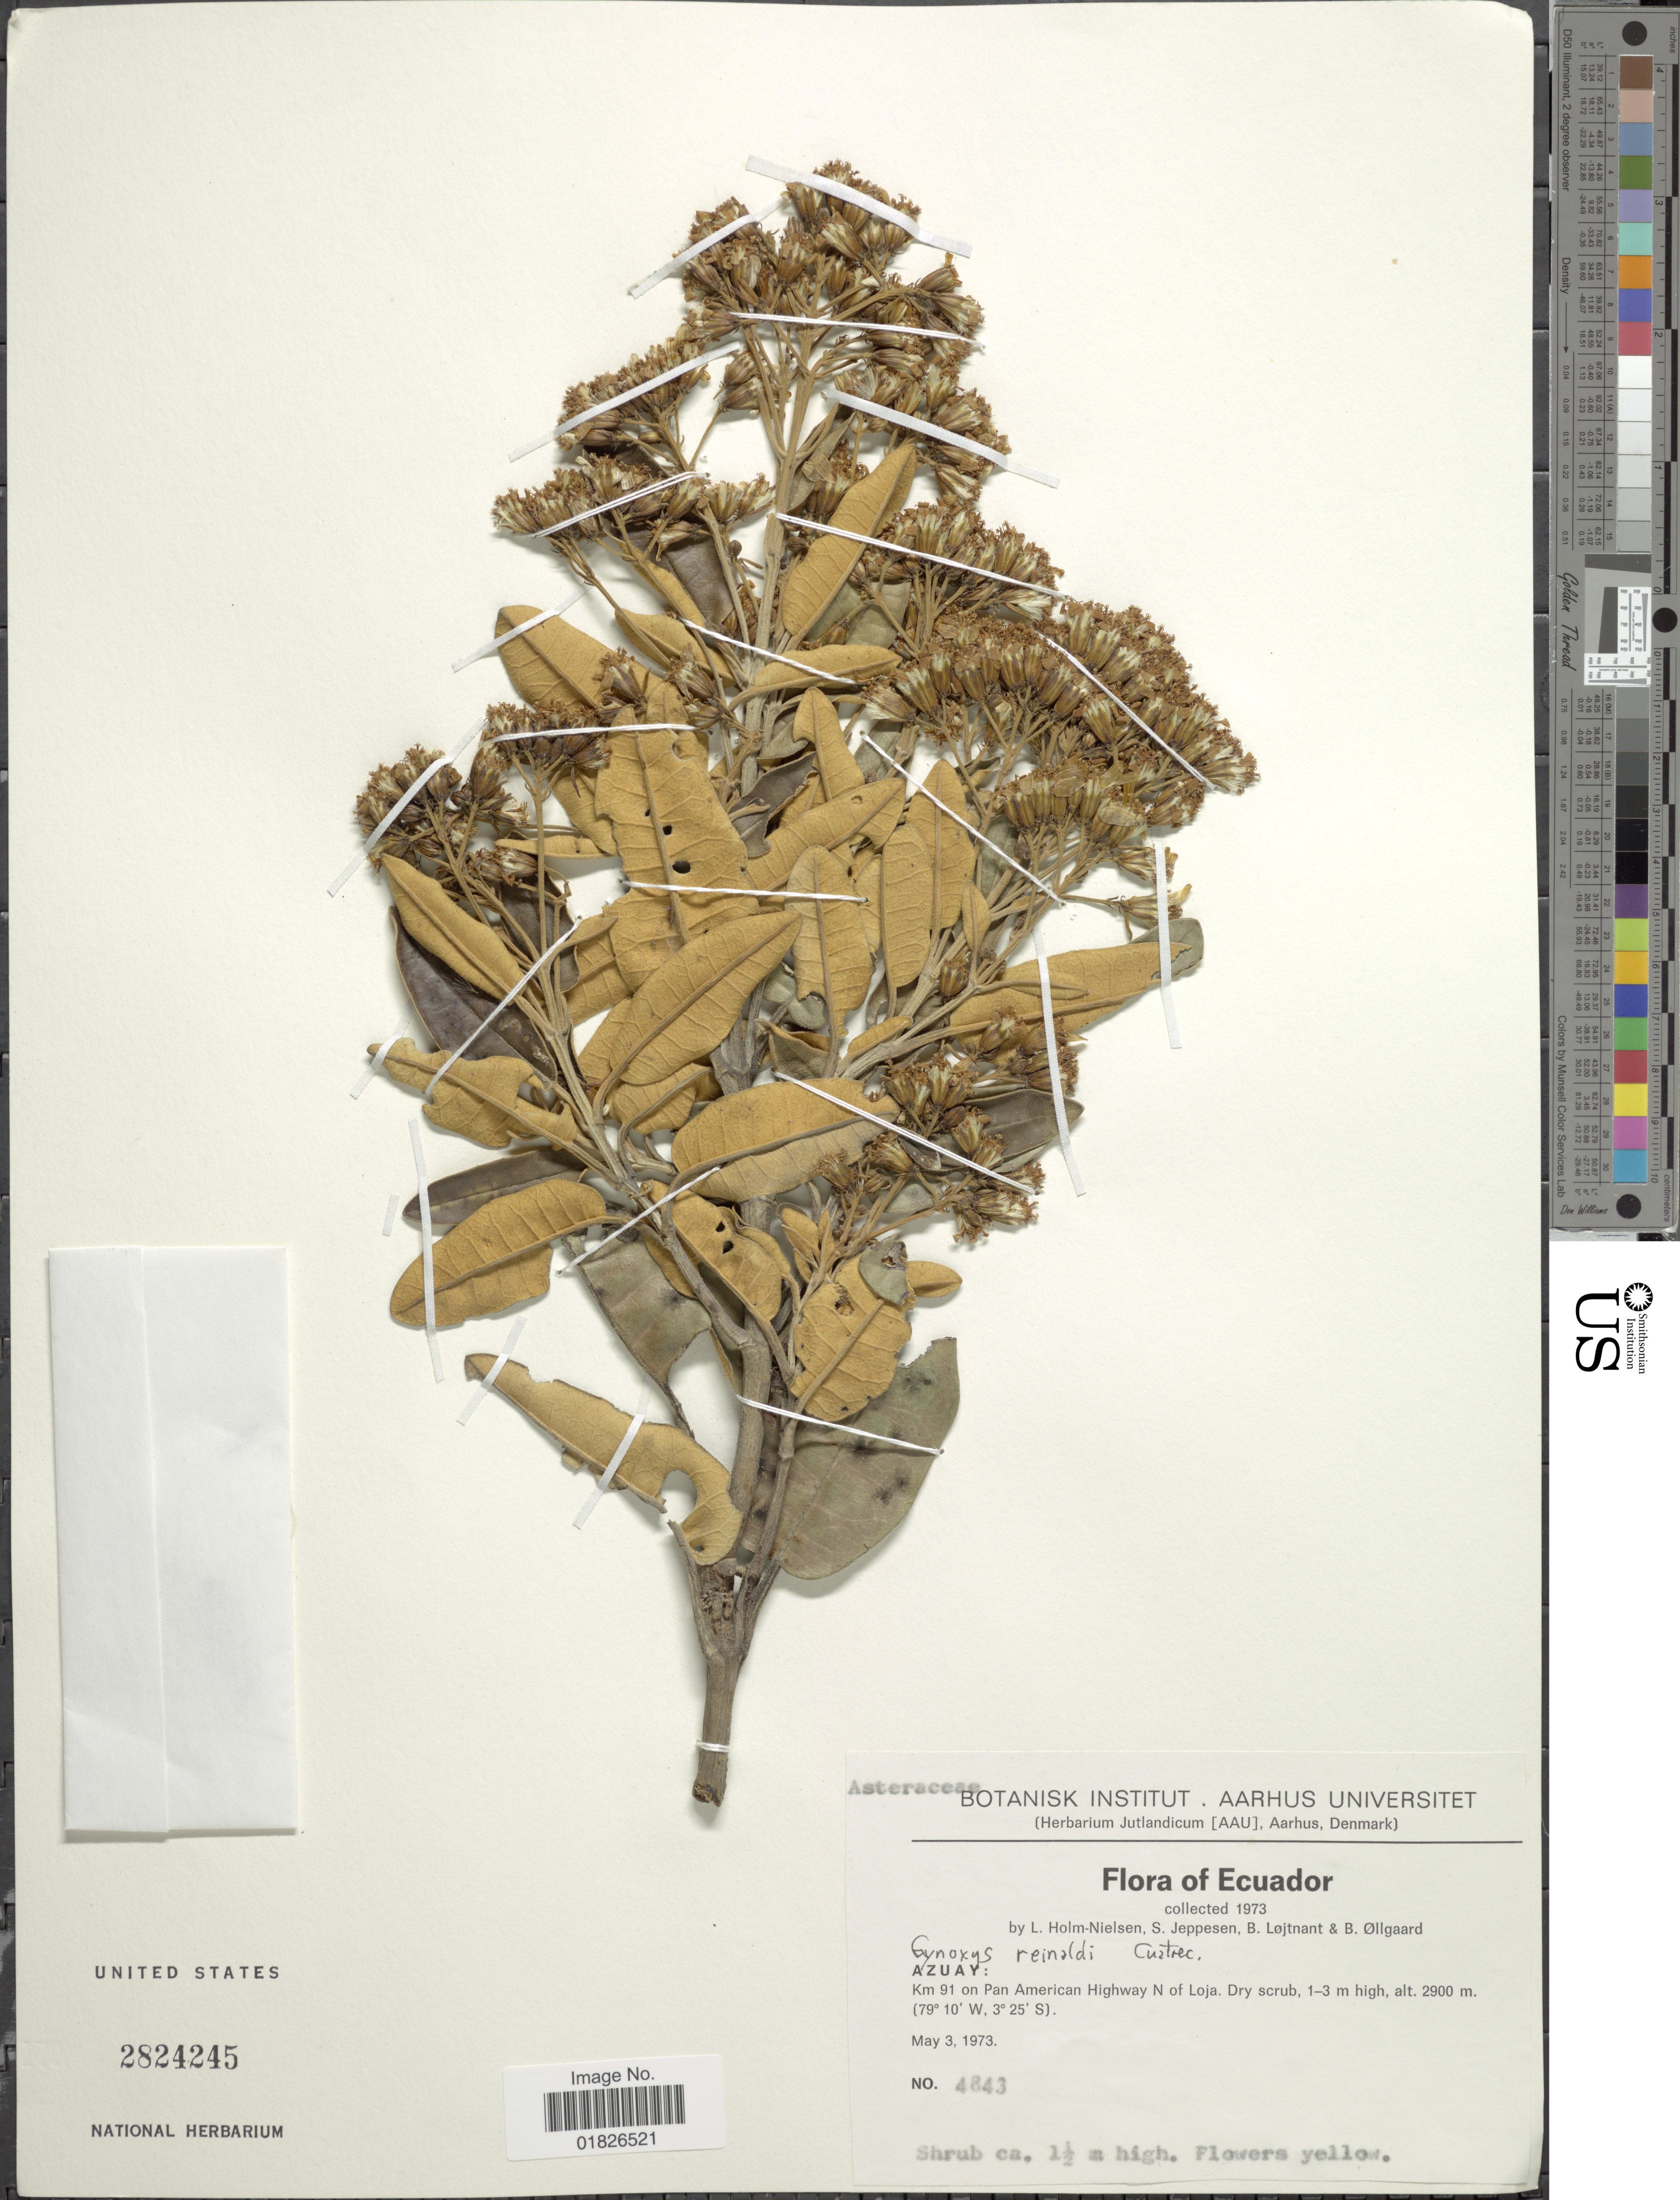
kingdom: Plantae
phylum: Tracheophyta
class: Magnoliopsida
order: Asterales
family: Asteraceae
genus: Gynoxys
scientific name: Gynoxys reinaldi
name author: Cuatrec.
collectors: L. B. Holm-Nielsen, S. Jeppesen, B. Löjtnant & B. Øllgaard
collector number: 4843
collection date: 1973-05-03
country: Ecuador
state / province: Azuay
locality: Km 91 on Pan American Highway N of Loja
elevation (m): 2900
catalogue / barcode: US 2824245